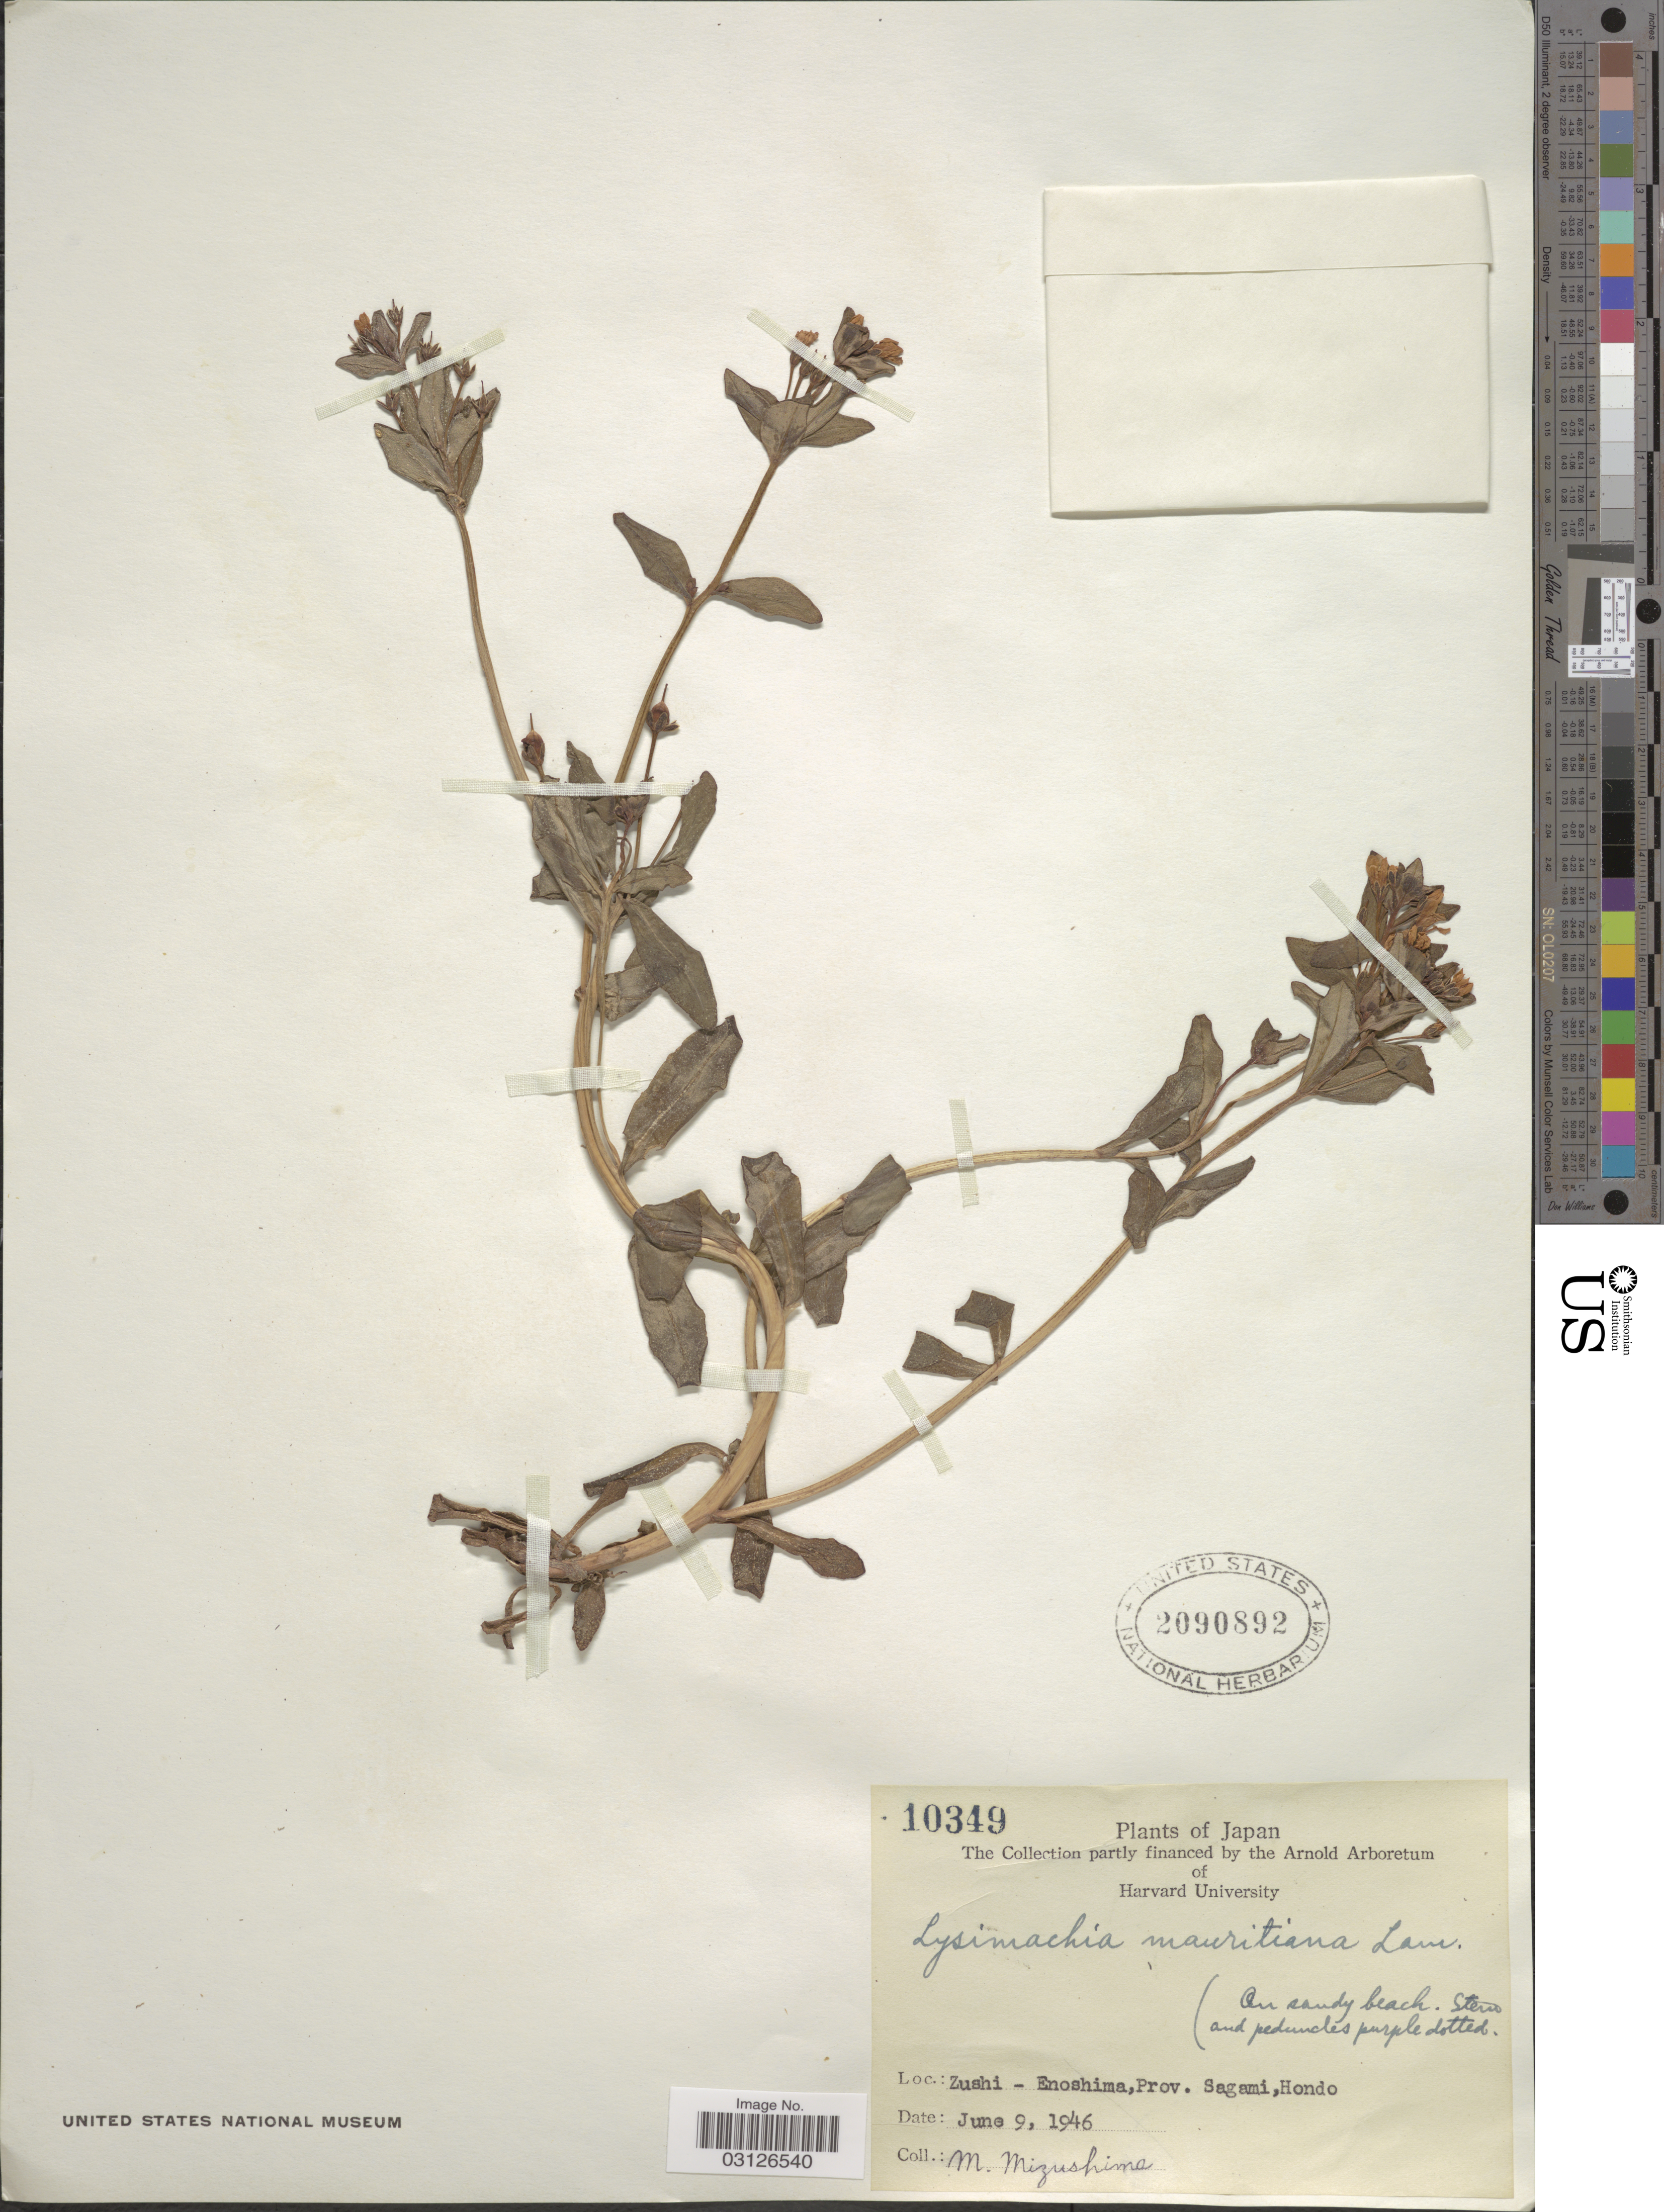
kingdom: Plantae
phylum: Tracheophyta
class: Magnoliopsida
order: Ericales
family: Primulaceae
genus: Lysimachia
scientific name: Lysimachia mauritiana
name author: Lam.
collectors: M. Mizushima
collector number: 10349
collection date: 1946-06-09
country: Japan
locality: Zushi - Enoshima, Prov. Sagami, Hondo.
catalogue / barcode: US 2090892